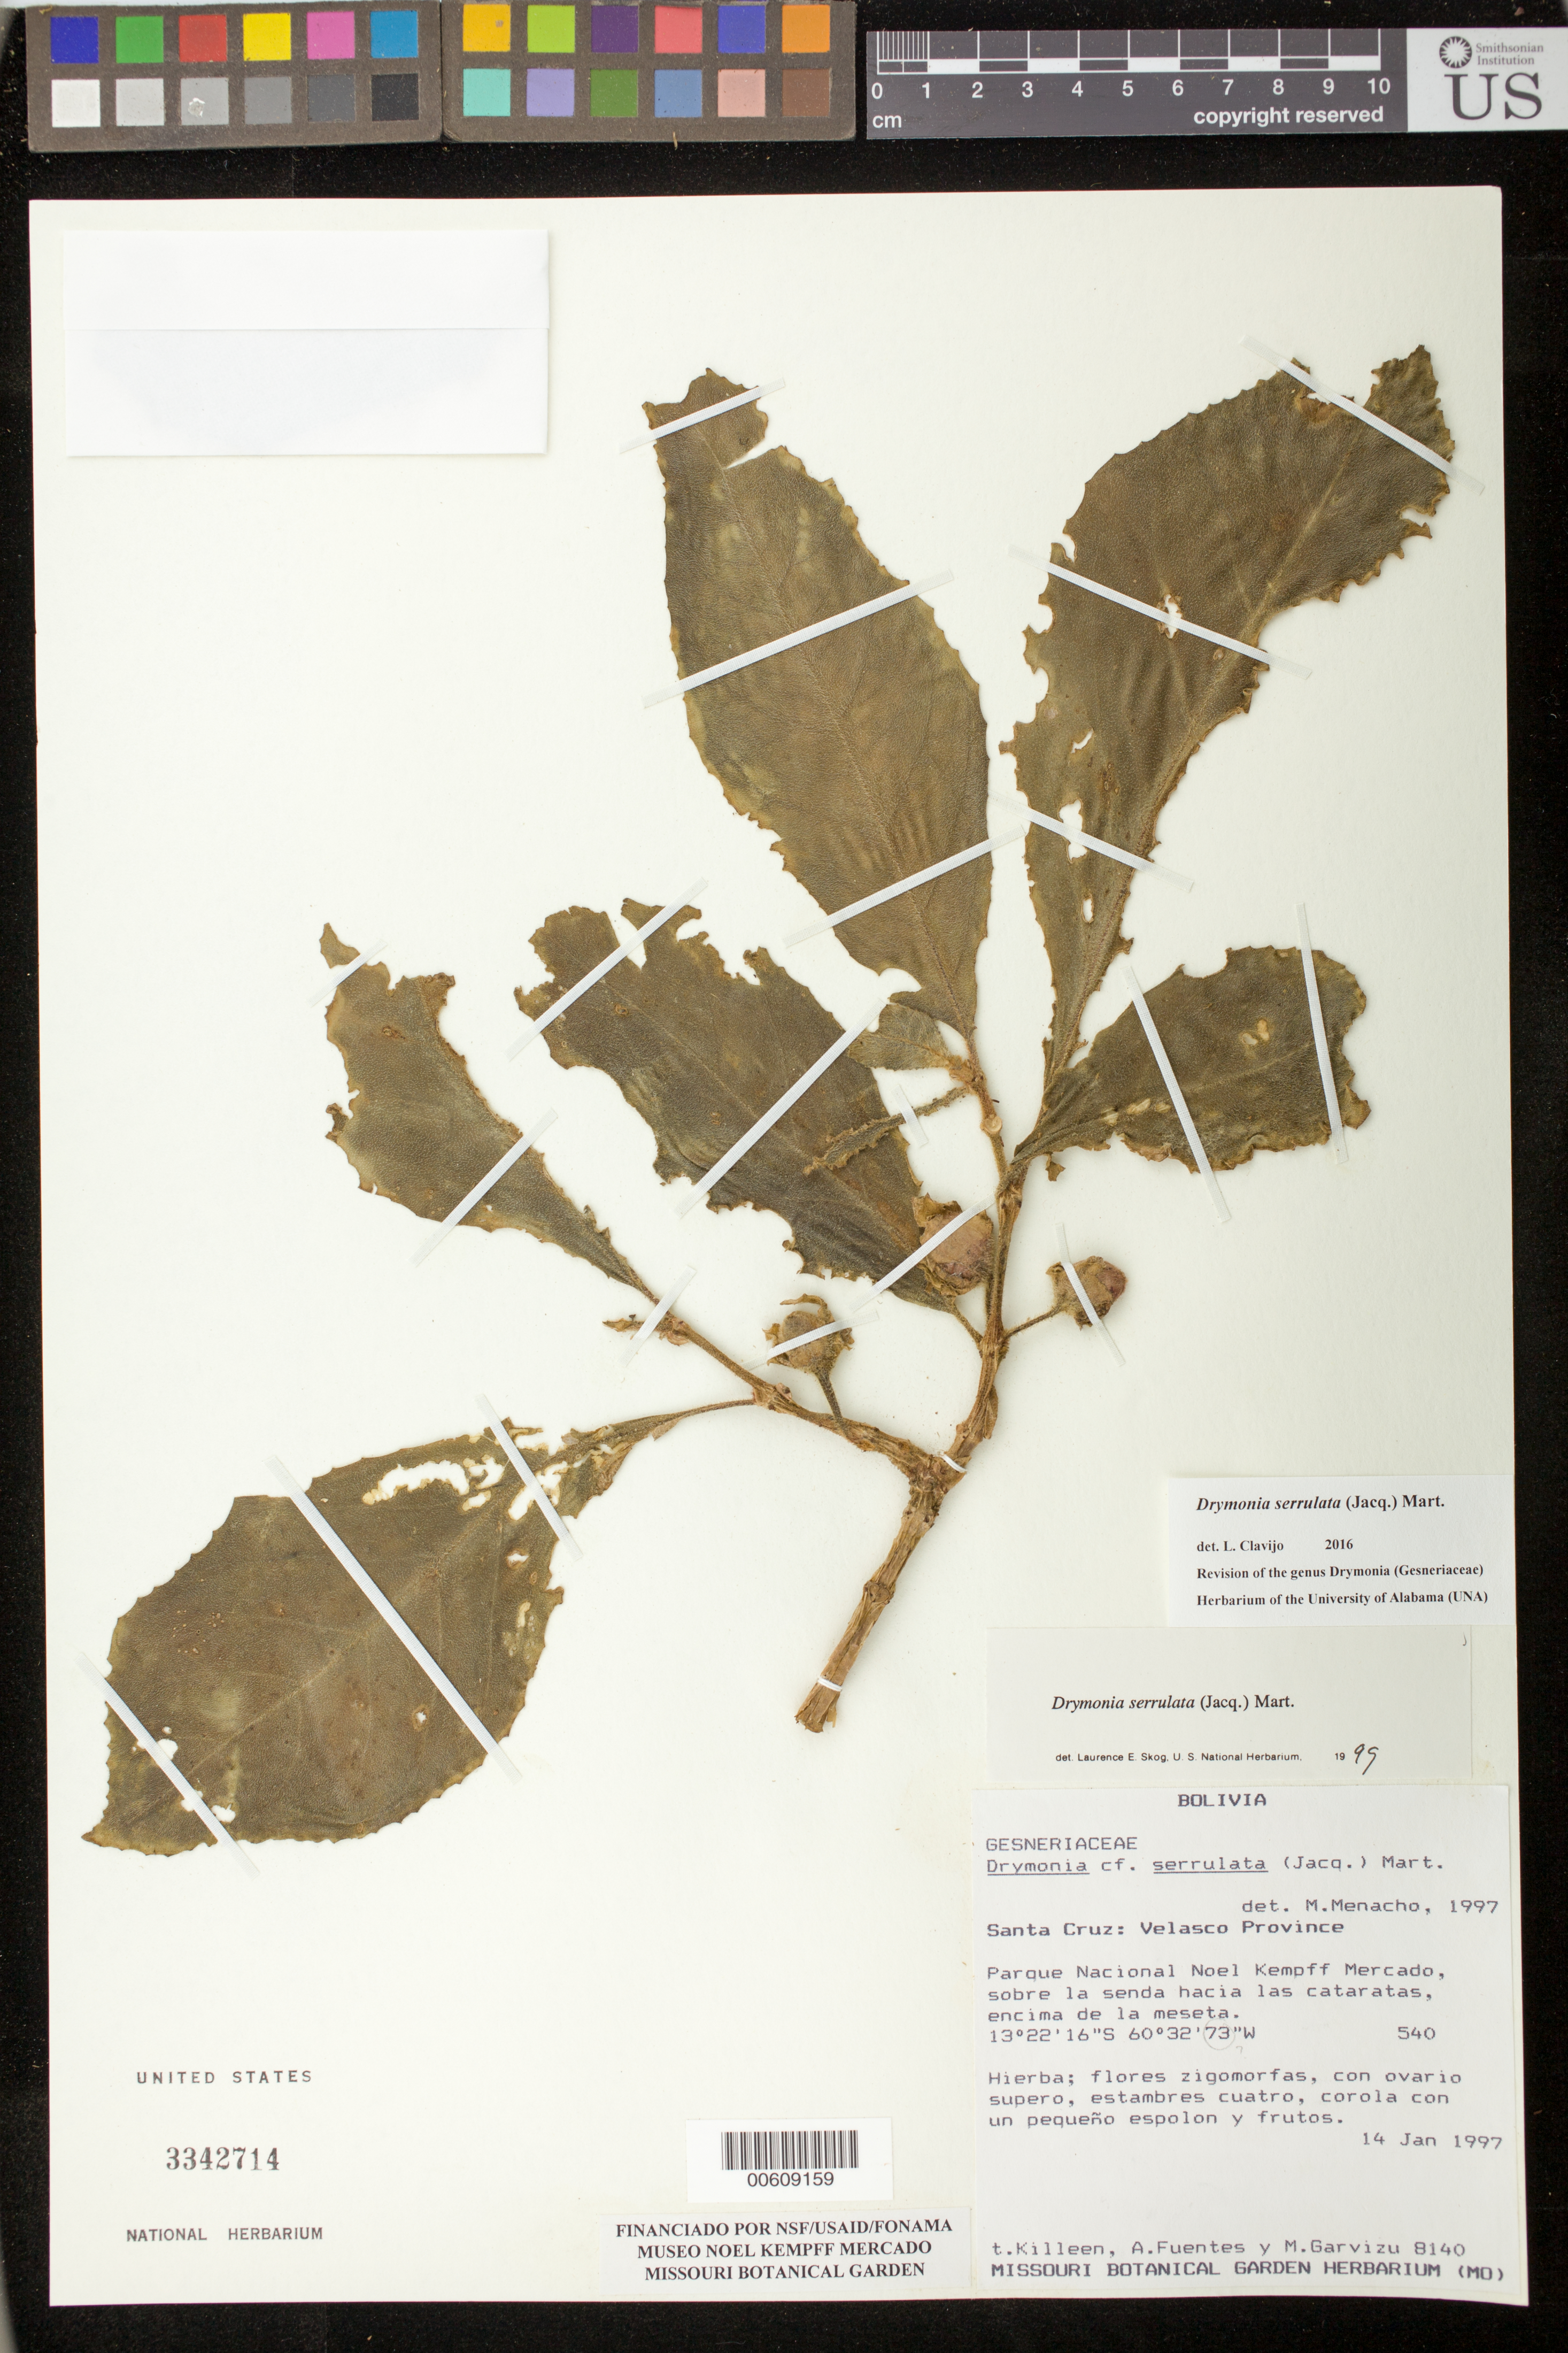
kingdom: Plantae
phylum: Tracheophyta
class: Magnoliopsida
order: Lamiales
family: Gesneriaceae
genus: Drymonia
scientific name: Drymonia serrulata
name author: (Jacq.) Mart.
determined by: Skog, Laurence E.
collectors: T. Killeen, A. Fuentes & M. Garvizu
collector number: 8140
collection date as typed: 14 Jan 1997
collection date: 1997-01-14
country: Bolivia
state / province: Santa Cruz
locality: Prov. Velasco; Parque Nacional Noel Kempff Mercado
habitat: Sobre la senda hacia las cataratas, encima de la meseta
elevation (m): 540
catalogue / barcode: US 3342714